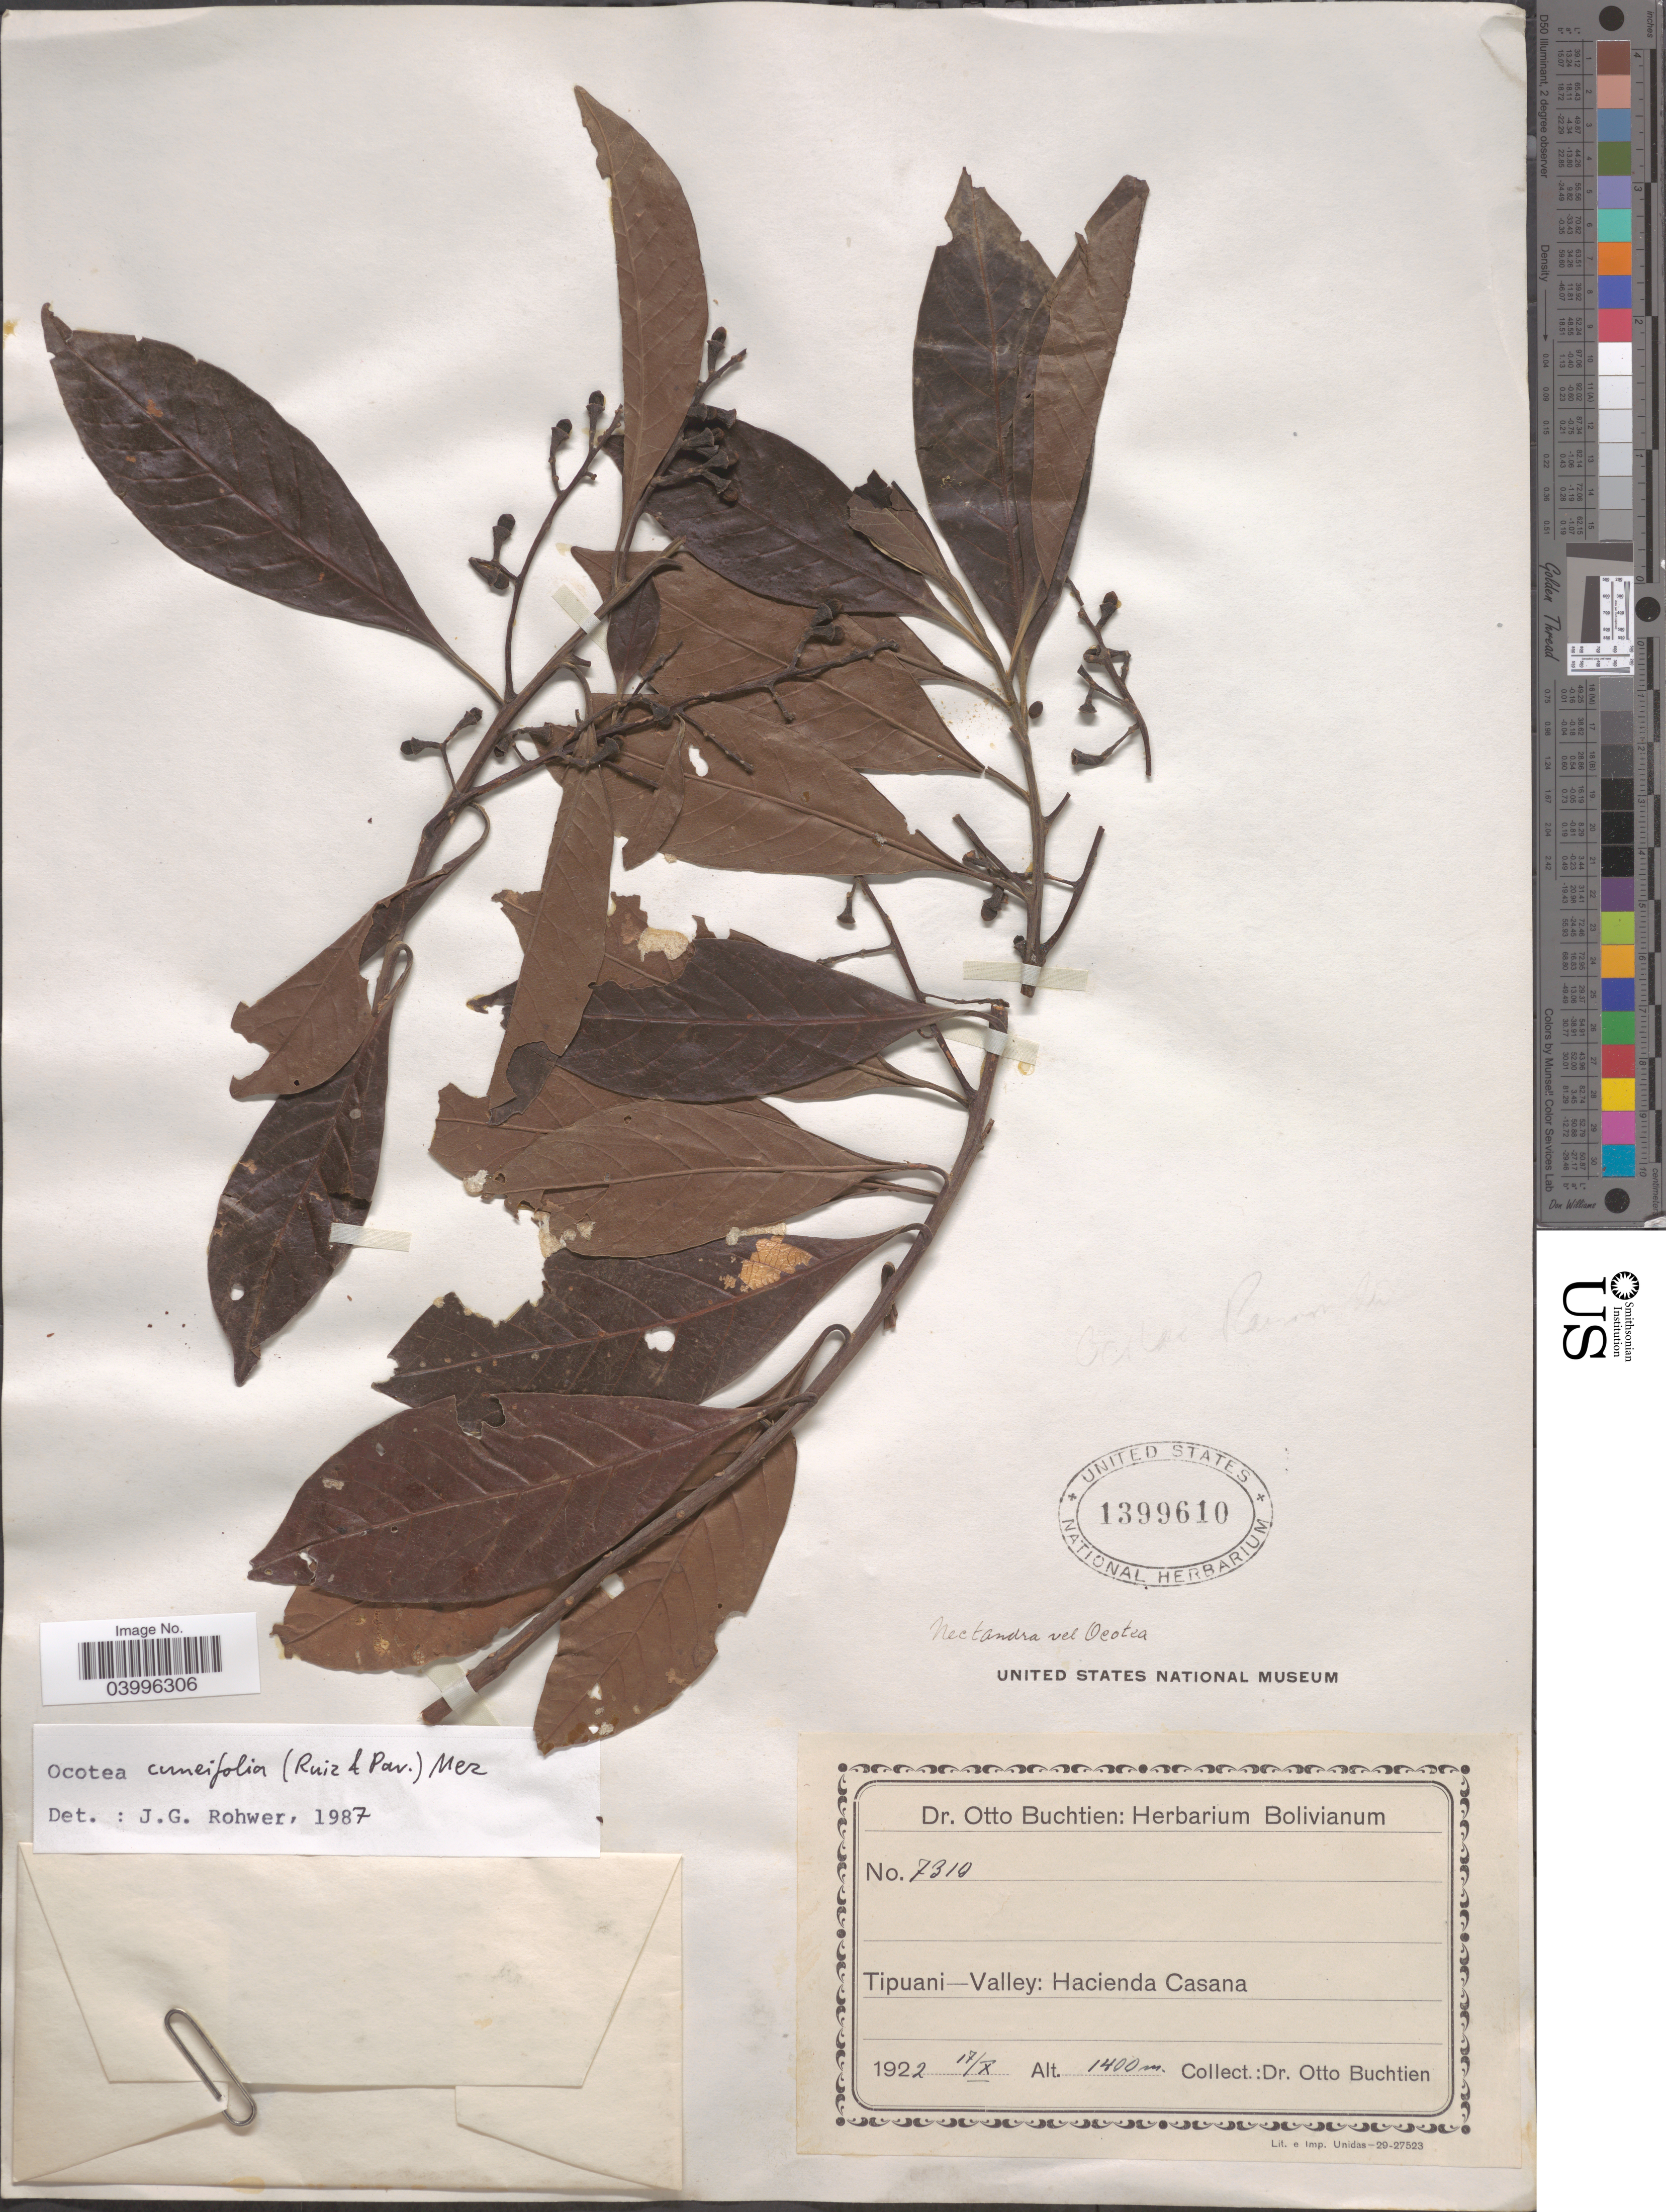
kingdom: Plantae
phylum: Tracheophyta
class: Magnoliopsida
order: Laurales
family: Lauraceae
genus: Ocotea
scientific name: Ocotea cuneifolia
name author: (Ruiz & Pav.) Mez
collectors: O. Buchtien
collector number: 7310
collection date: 1922-10-17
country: Bolivia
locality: Tipuani-Valley: Hacienda Casana.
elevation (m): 1400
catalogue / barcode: US 1399610